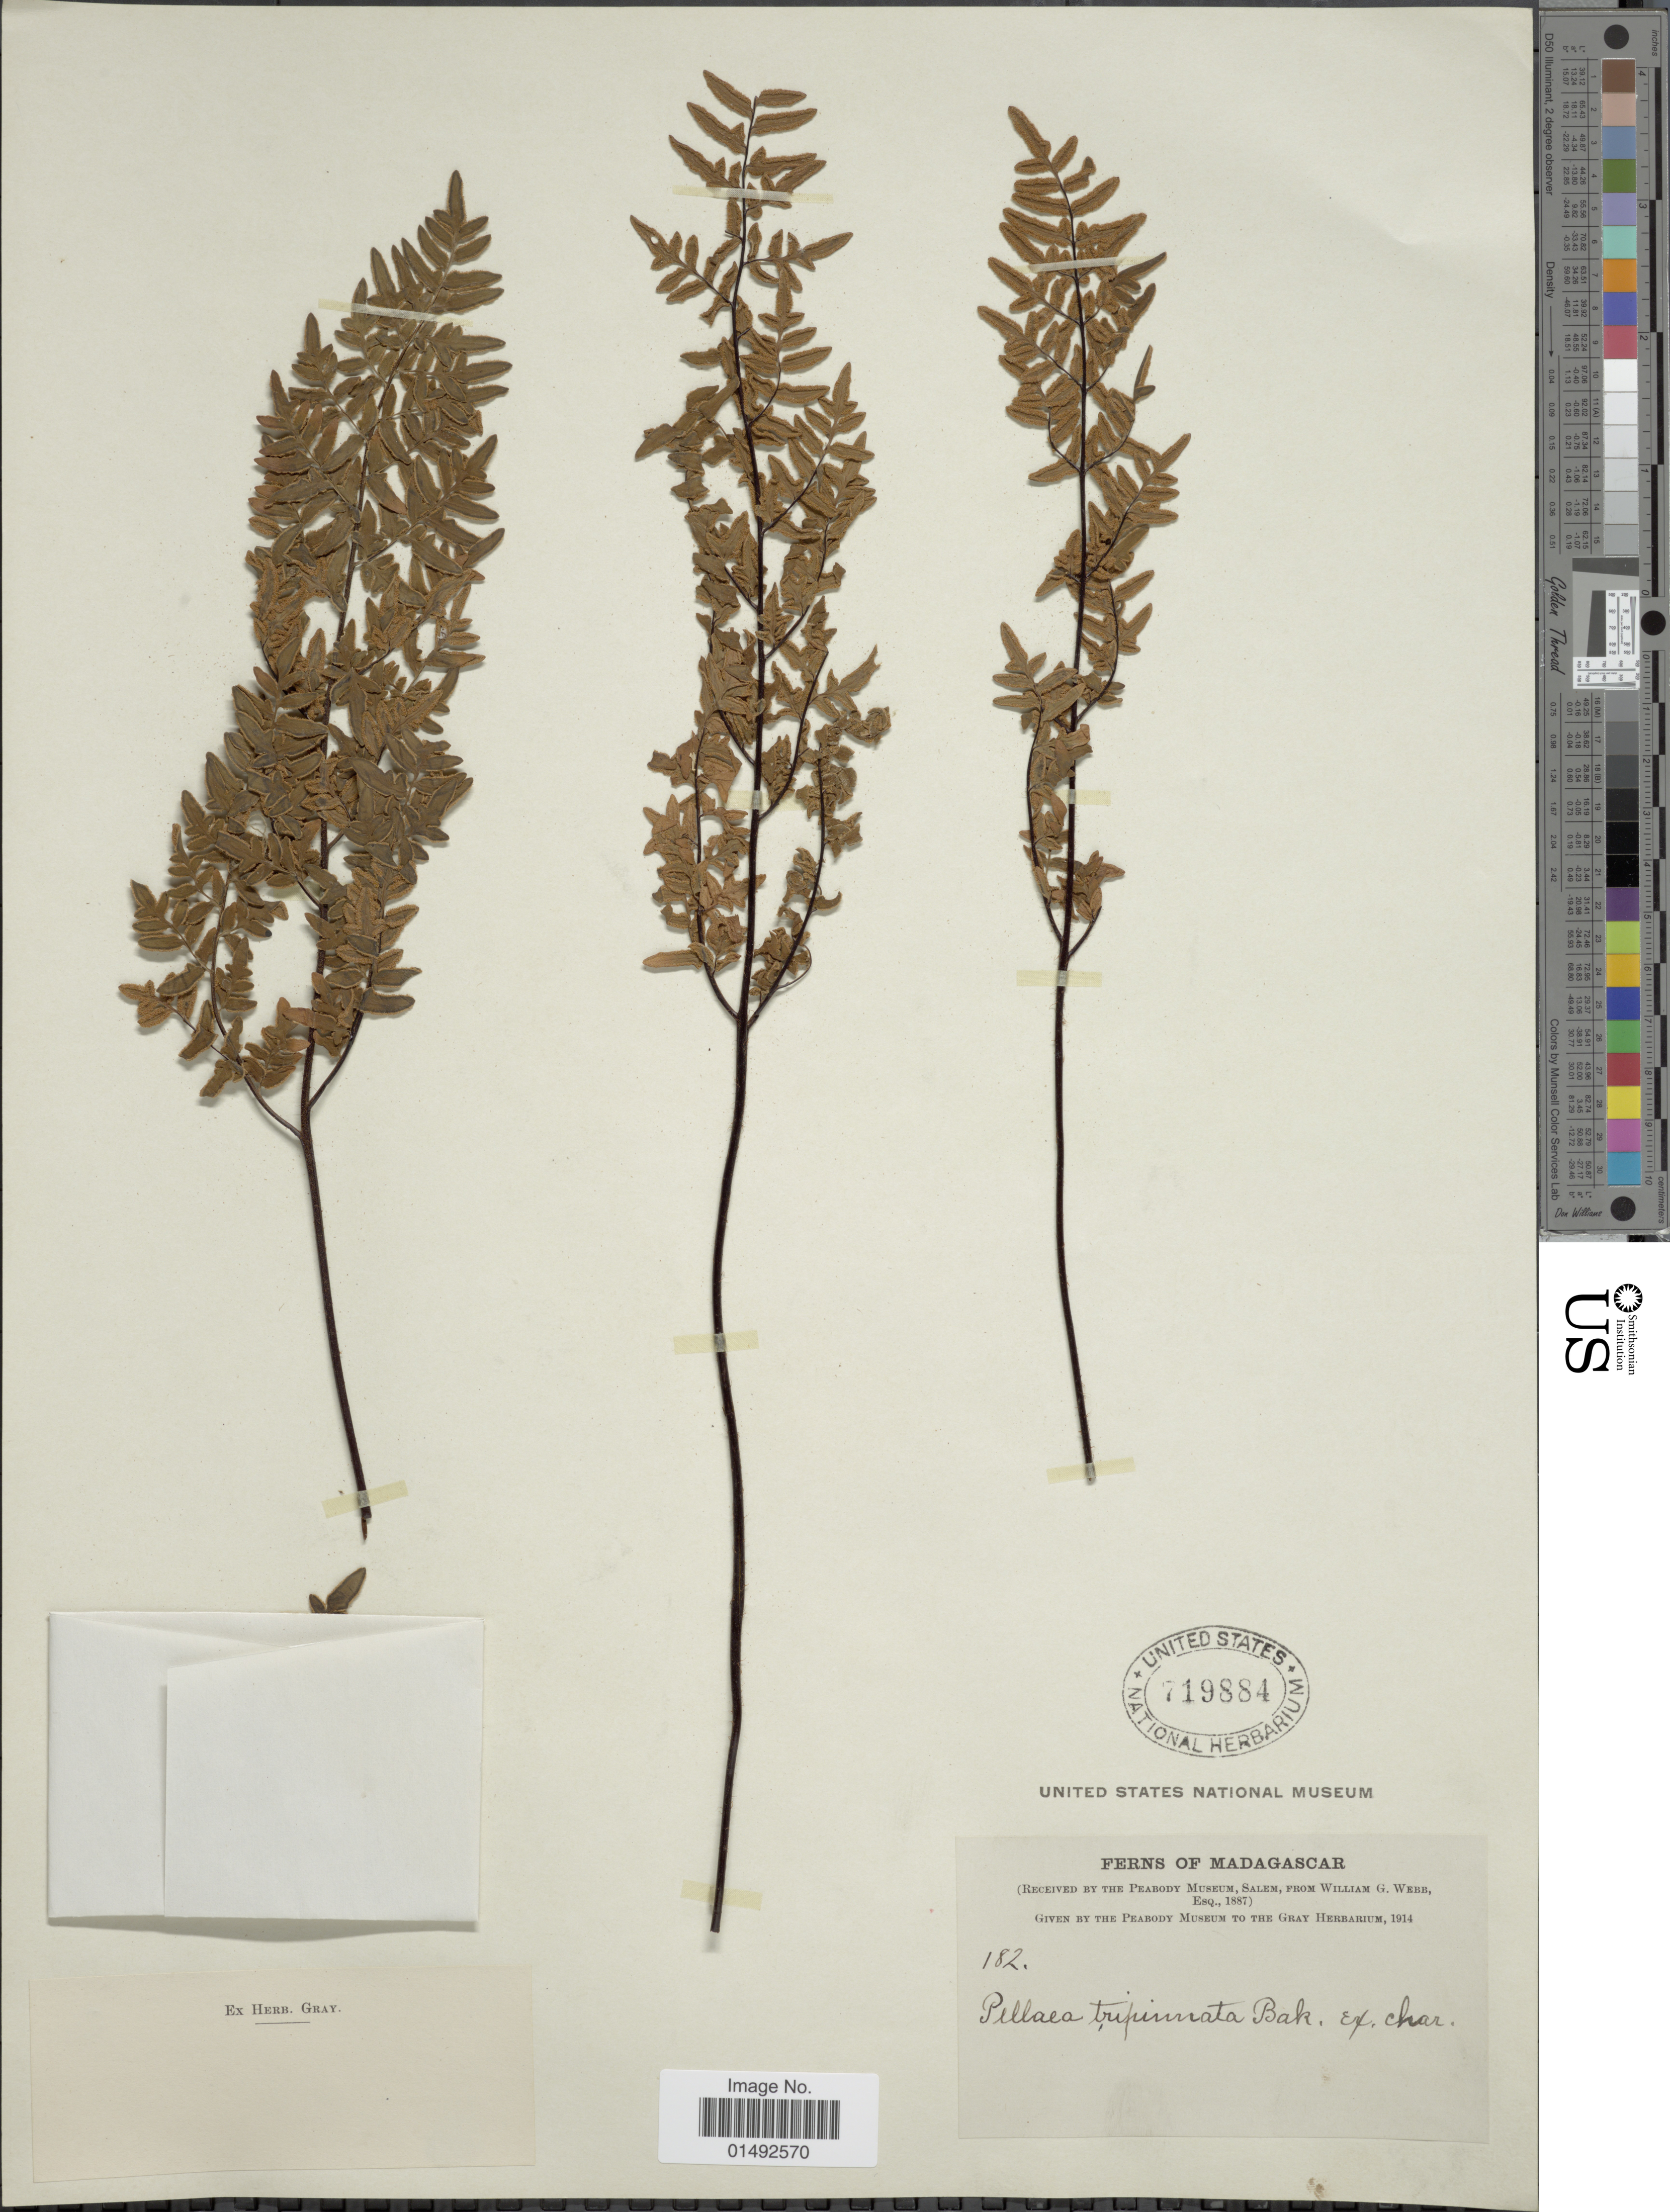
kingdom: Plantae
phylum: Tracheophyta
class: Polypodiopsida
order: Polypodiales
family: Pteridaceae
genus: Pellaea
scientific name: Pellaea tripinnata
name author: Baker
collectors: W. Webb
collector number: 182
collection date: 1887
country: Madagascar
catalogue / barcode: US 719884